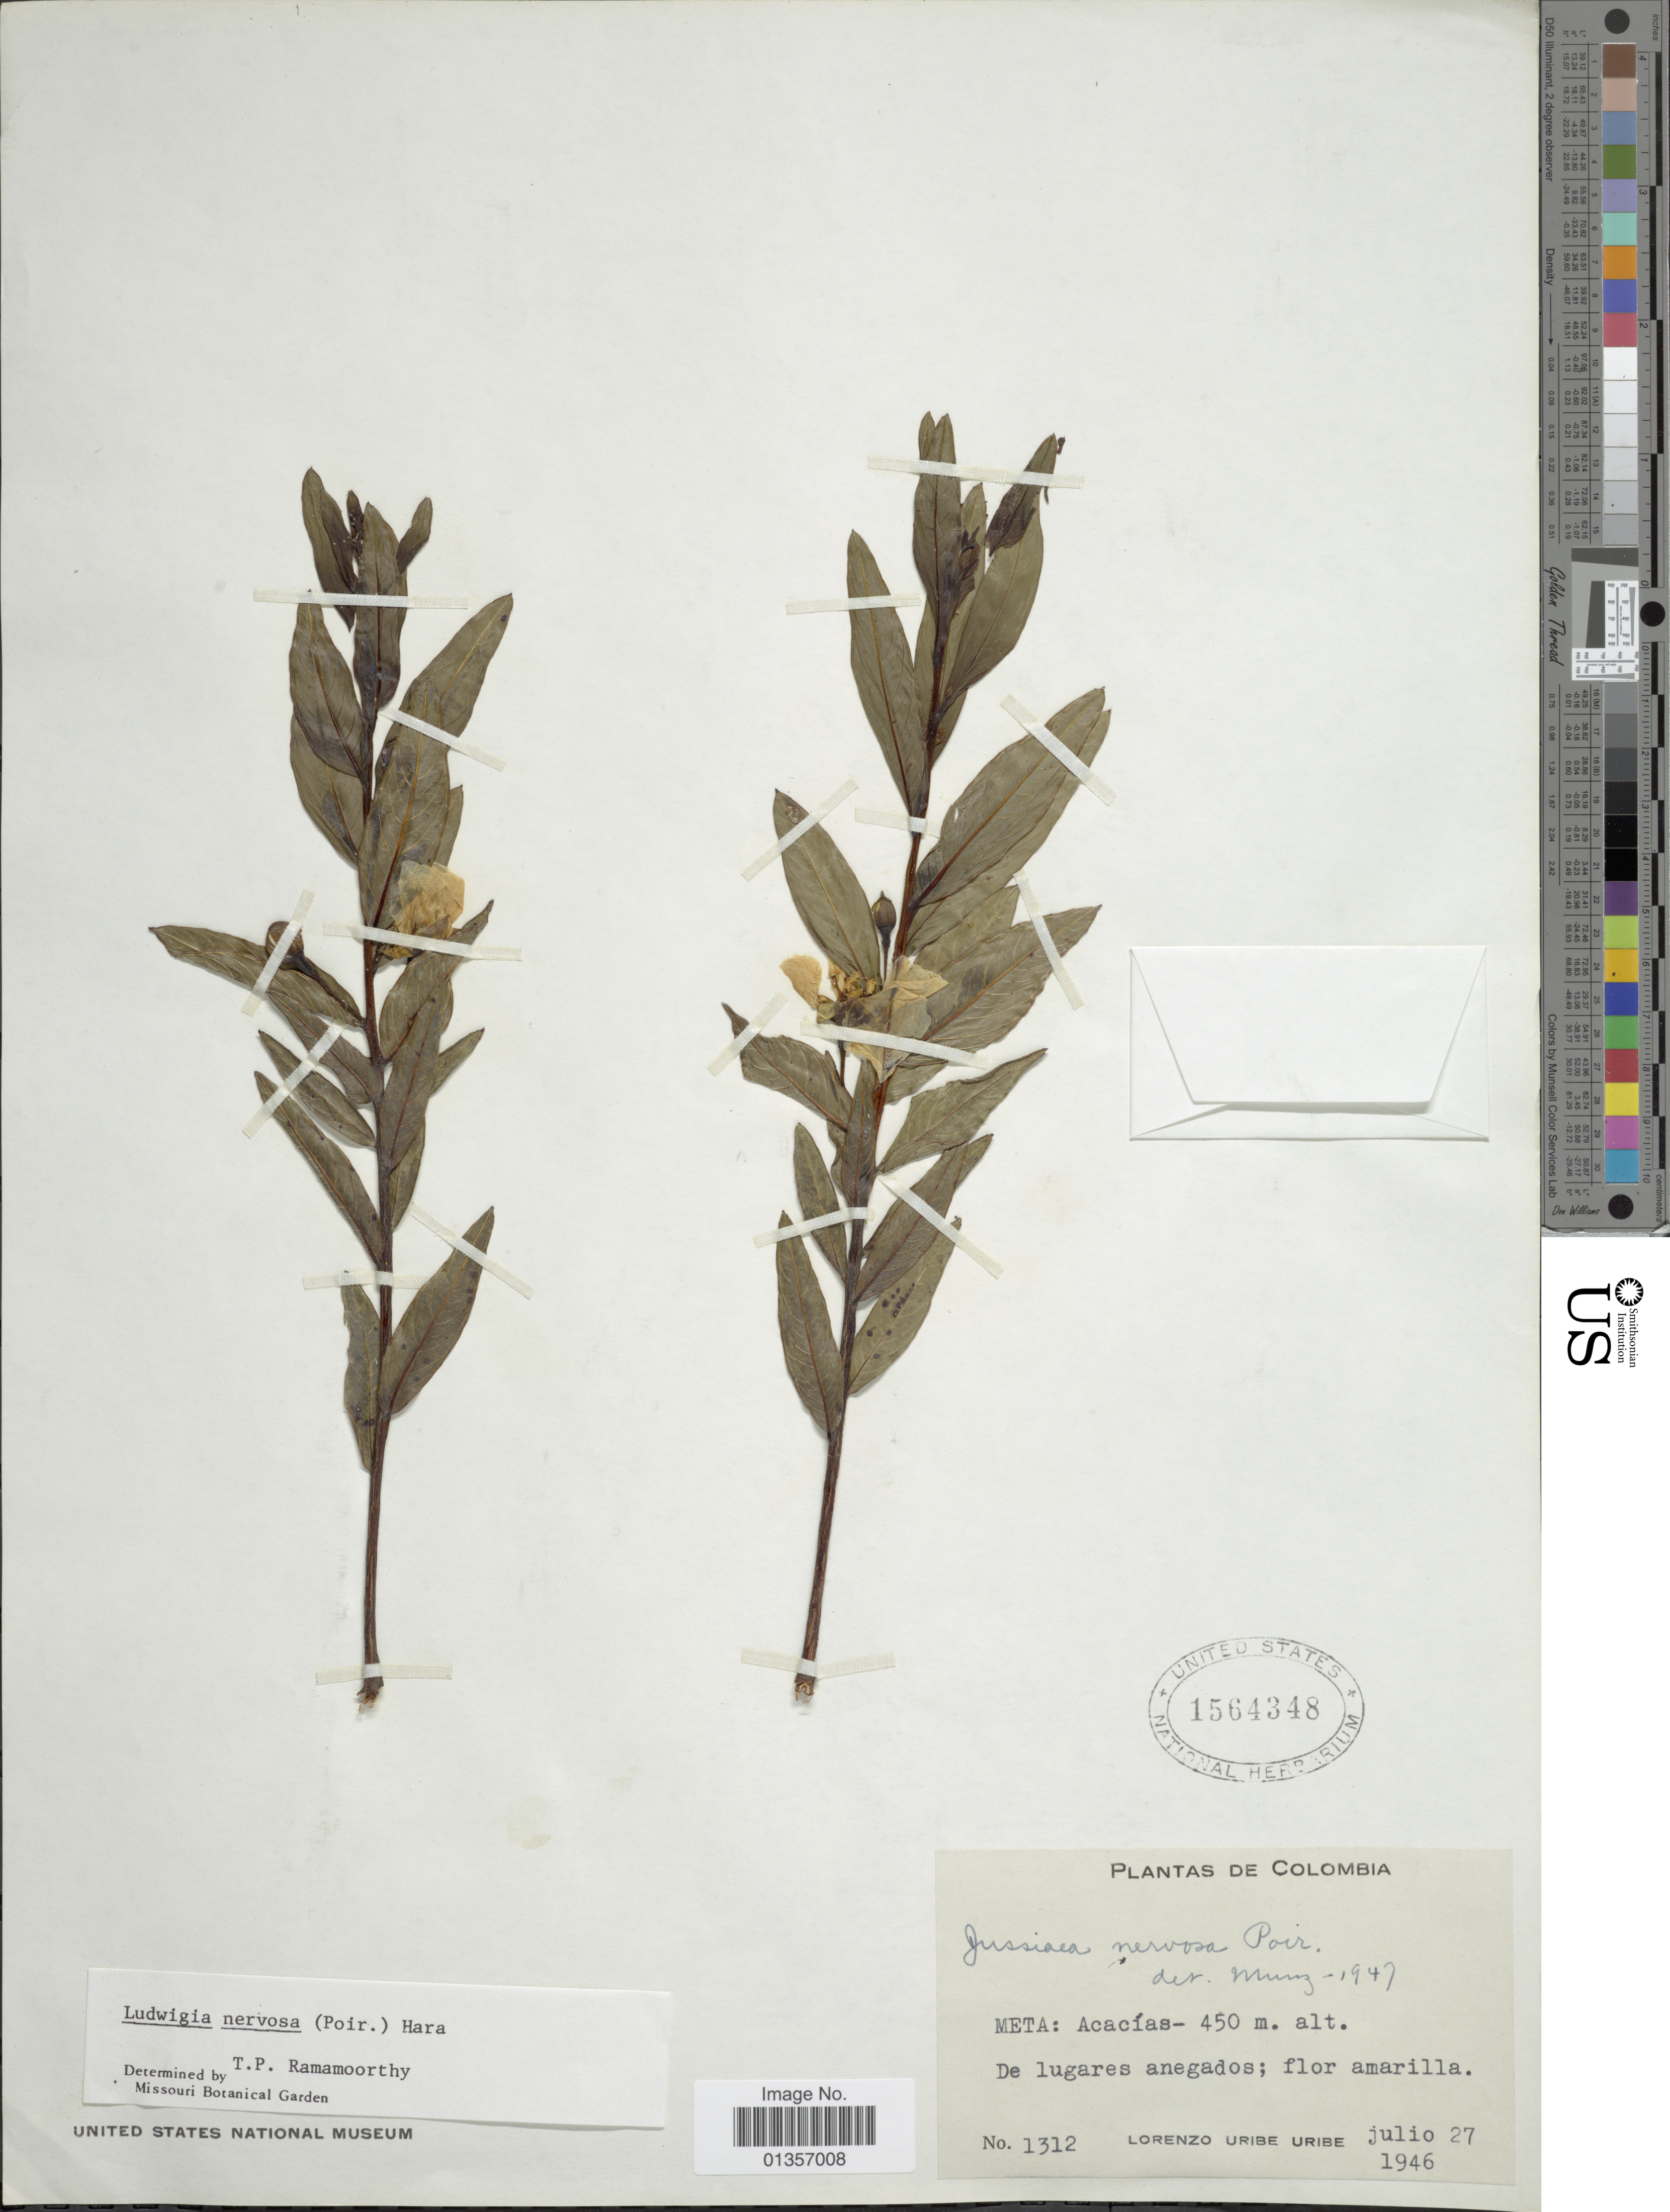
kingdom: Plantae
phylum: Tracheophyta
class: Magnoliopsida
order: Myrtales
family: Onagraceae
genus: Ludwigia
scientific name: Ludwigia nervosa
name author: (Poir.) H. Hara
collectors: L. Uribe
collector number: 1312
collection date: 1946-07-27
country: Colombia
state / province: Meta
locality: Acacías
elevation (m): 450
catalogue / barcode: US 1564348